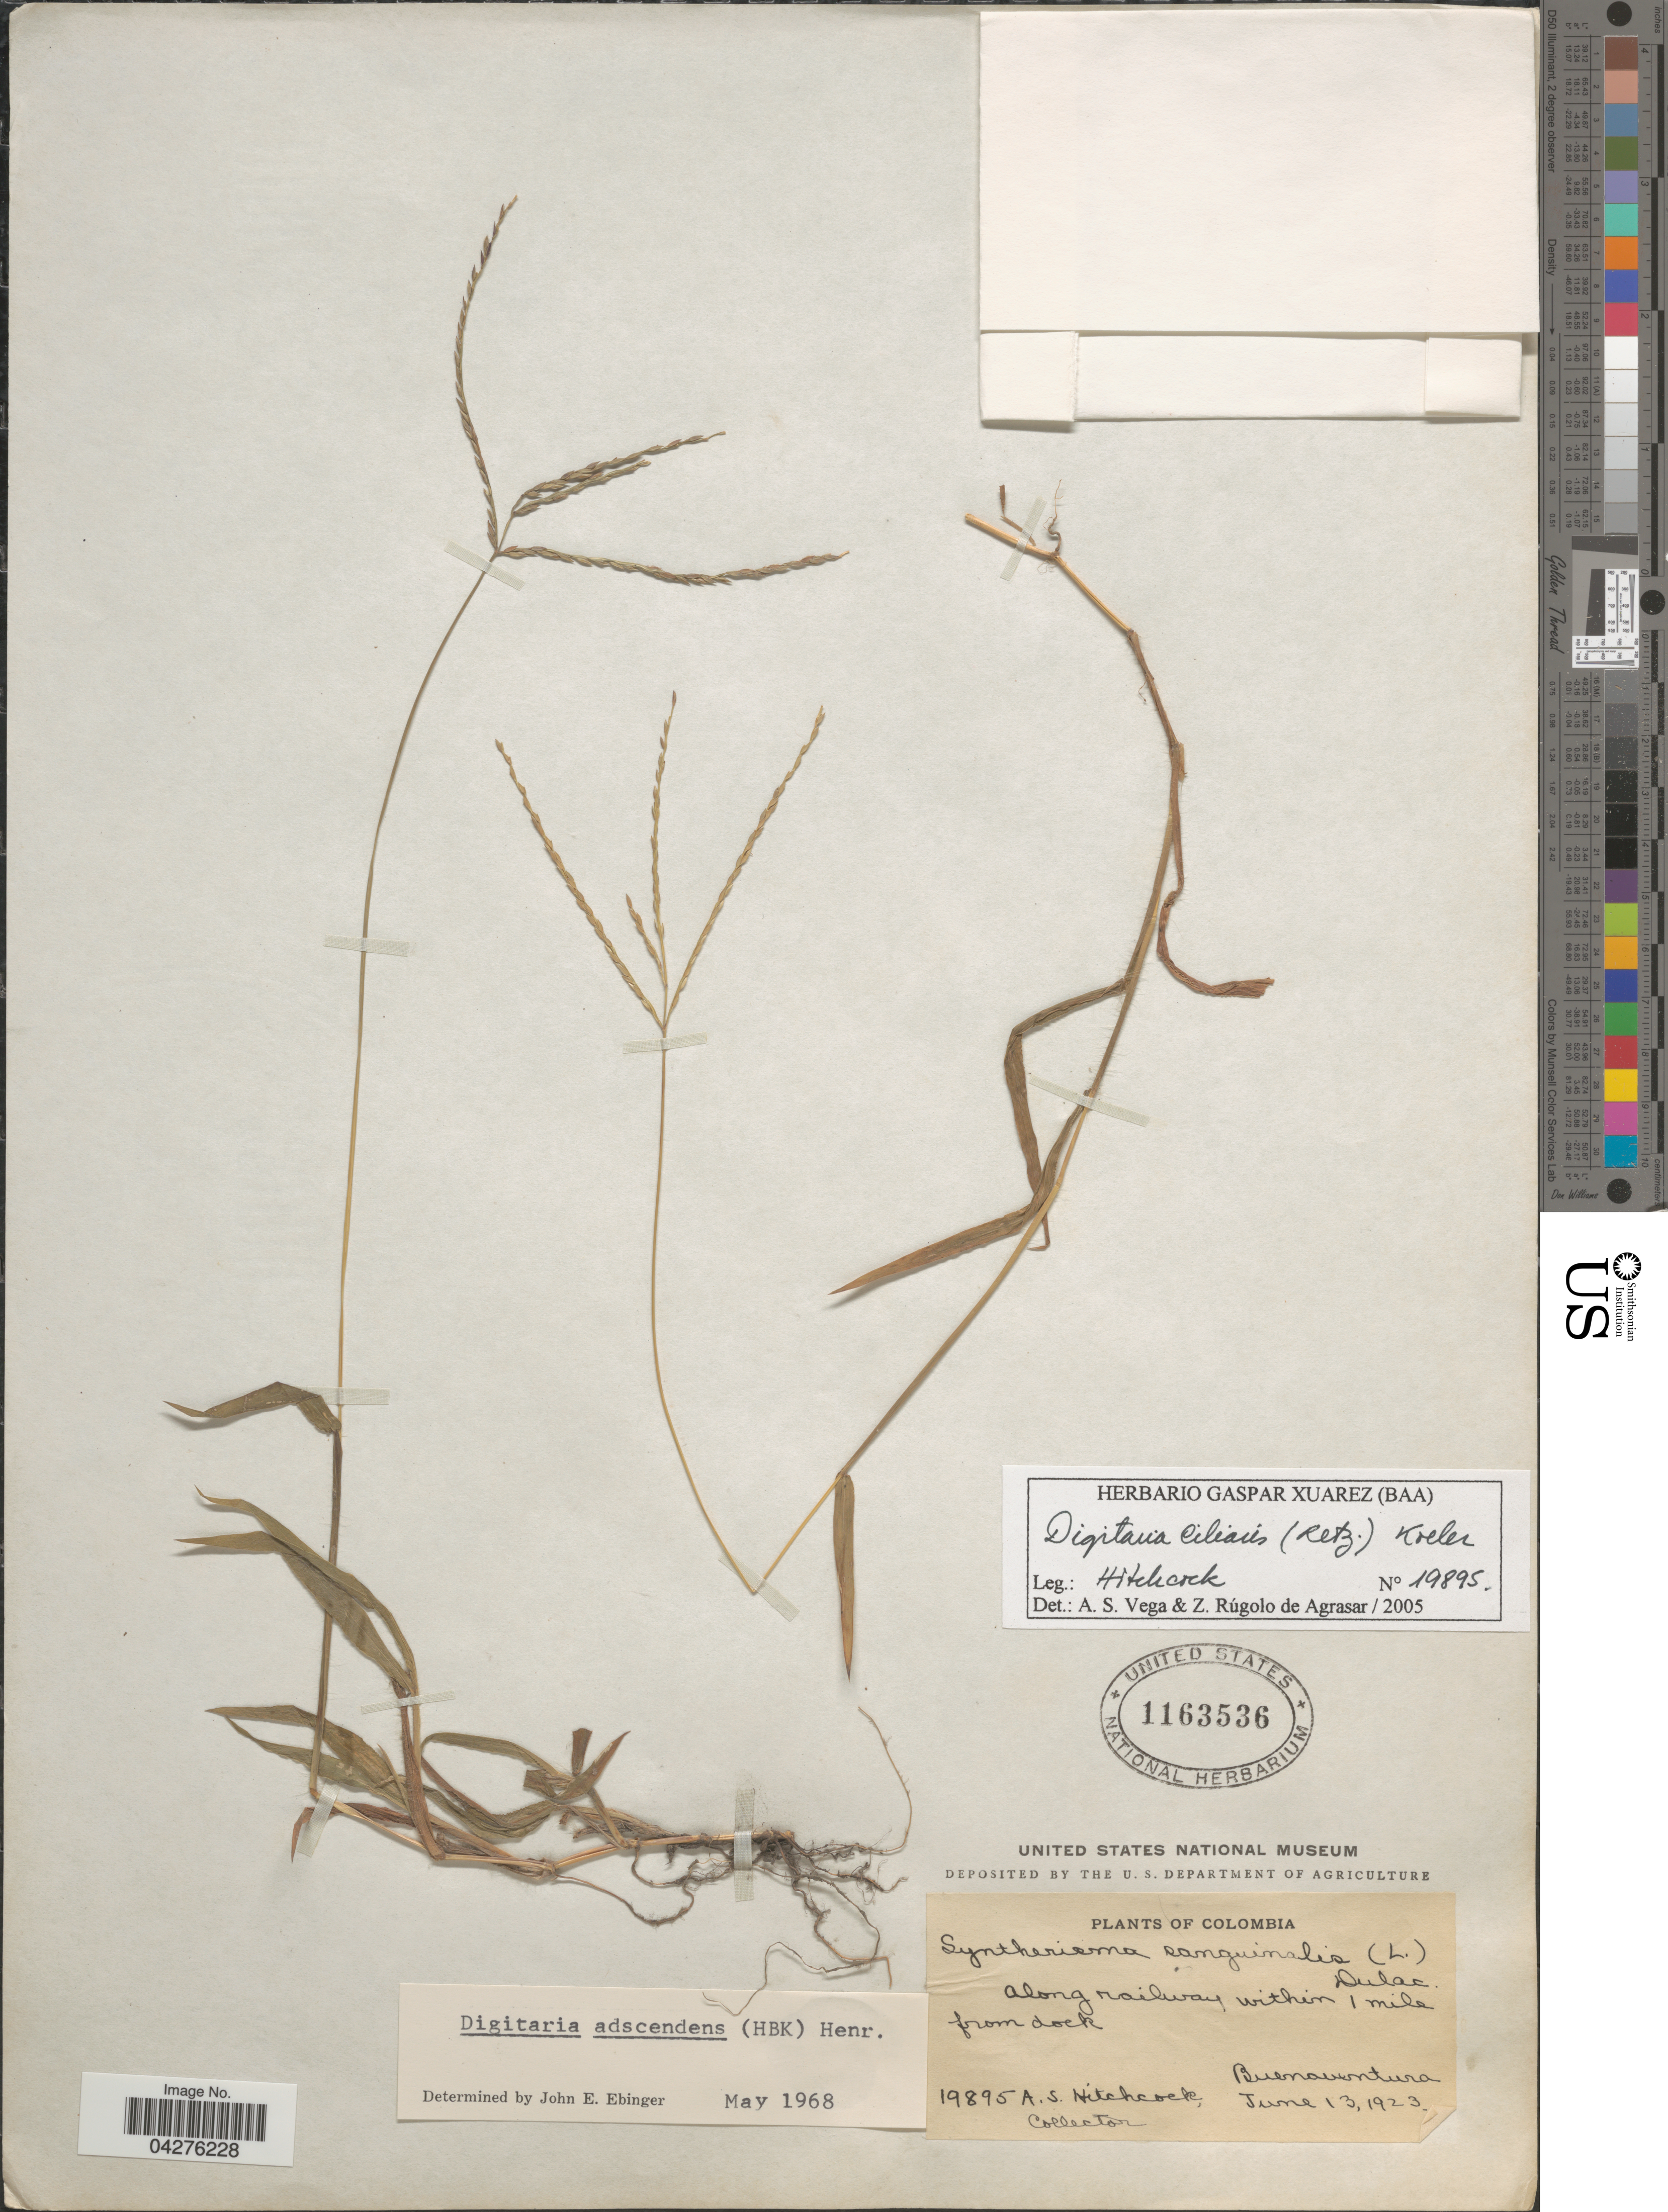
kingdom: Plantae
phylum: Tracheophyta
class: Liliopsida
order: Poales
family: Poaceae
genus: Digitaria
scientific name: Digitaria ciliaris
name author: (Retz.) Koeler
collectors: A. S. Hitchcock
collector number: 19895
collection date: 1923-06-13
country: Colombia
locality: Along railway within 1 mile from dock. Buenaventura.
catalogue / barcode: US 1163536